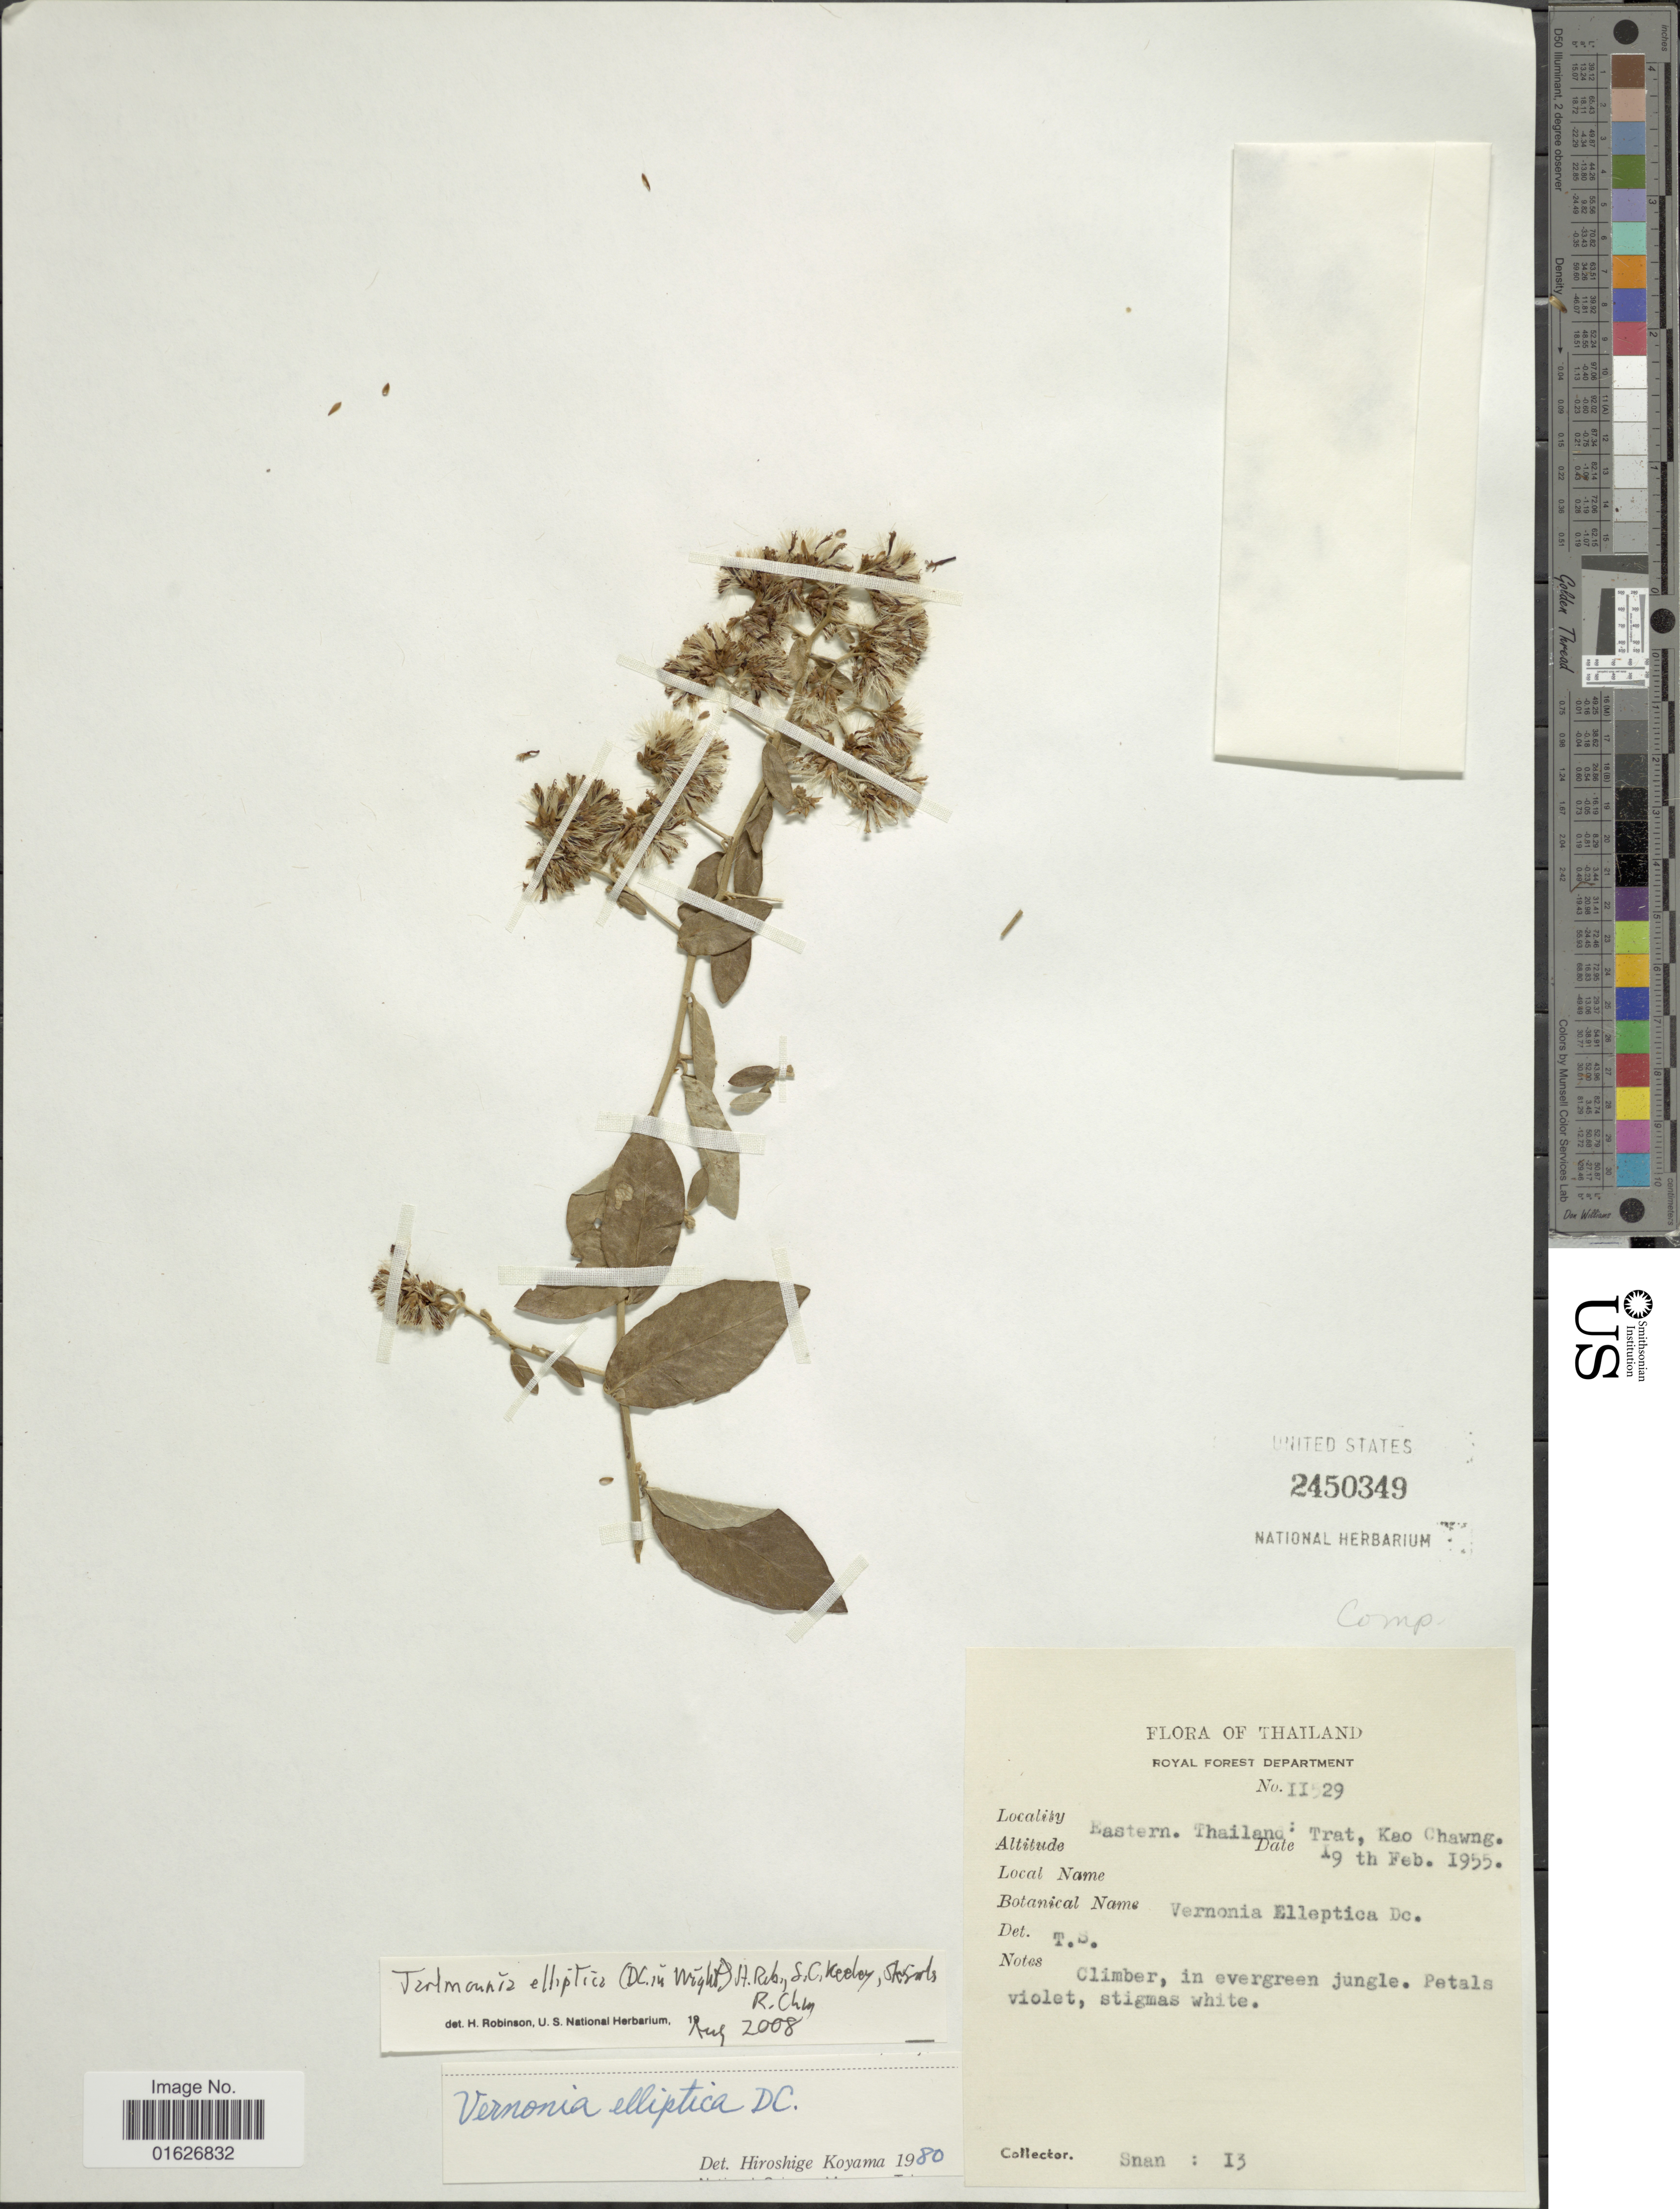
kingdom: Plantae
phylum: Tracheophyta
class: Magnoliopsida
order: Asterales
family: Asteraceae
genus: Tarlmounia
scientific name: Tarlmounia elliptica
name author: (DC.) H. Rob. et al.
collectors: -. Snan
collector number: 13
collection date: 1955-02-19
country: Thailand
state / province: Trat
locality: Eastern Thailand: Kao Chawng.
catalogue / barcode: US 2450349